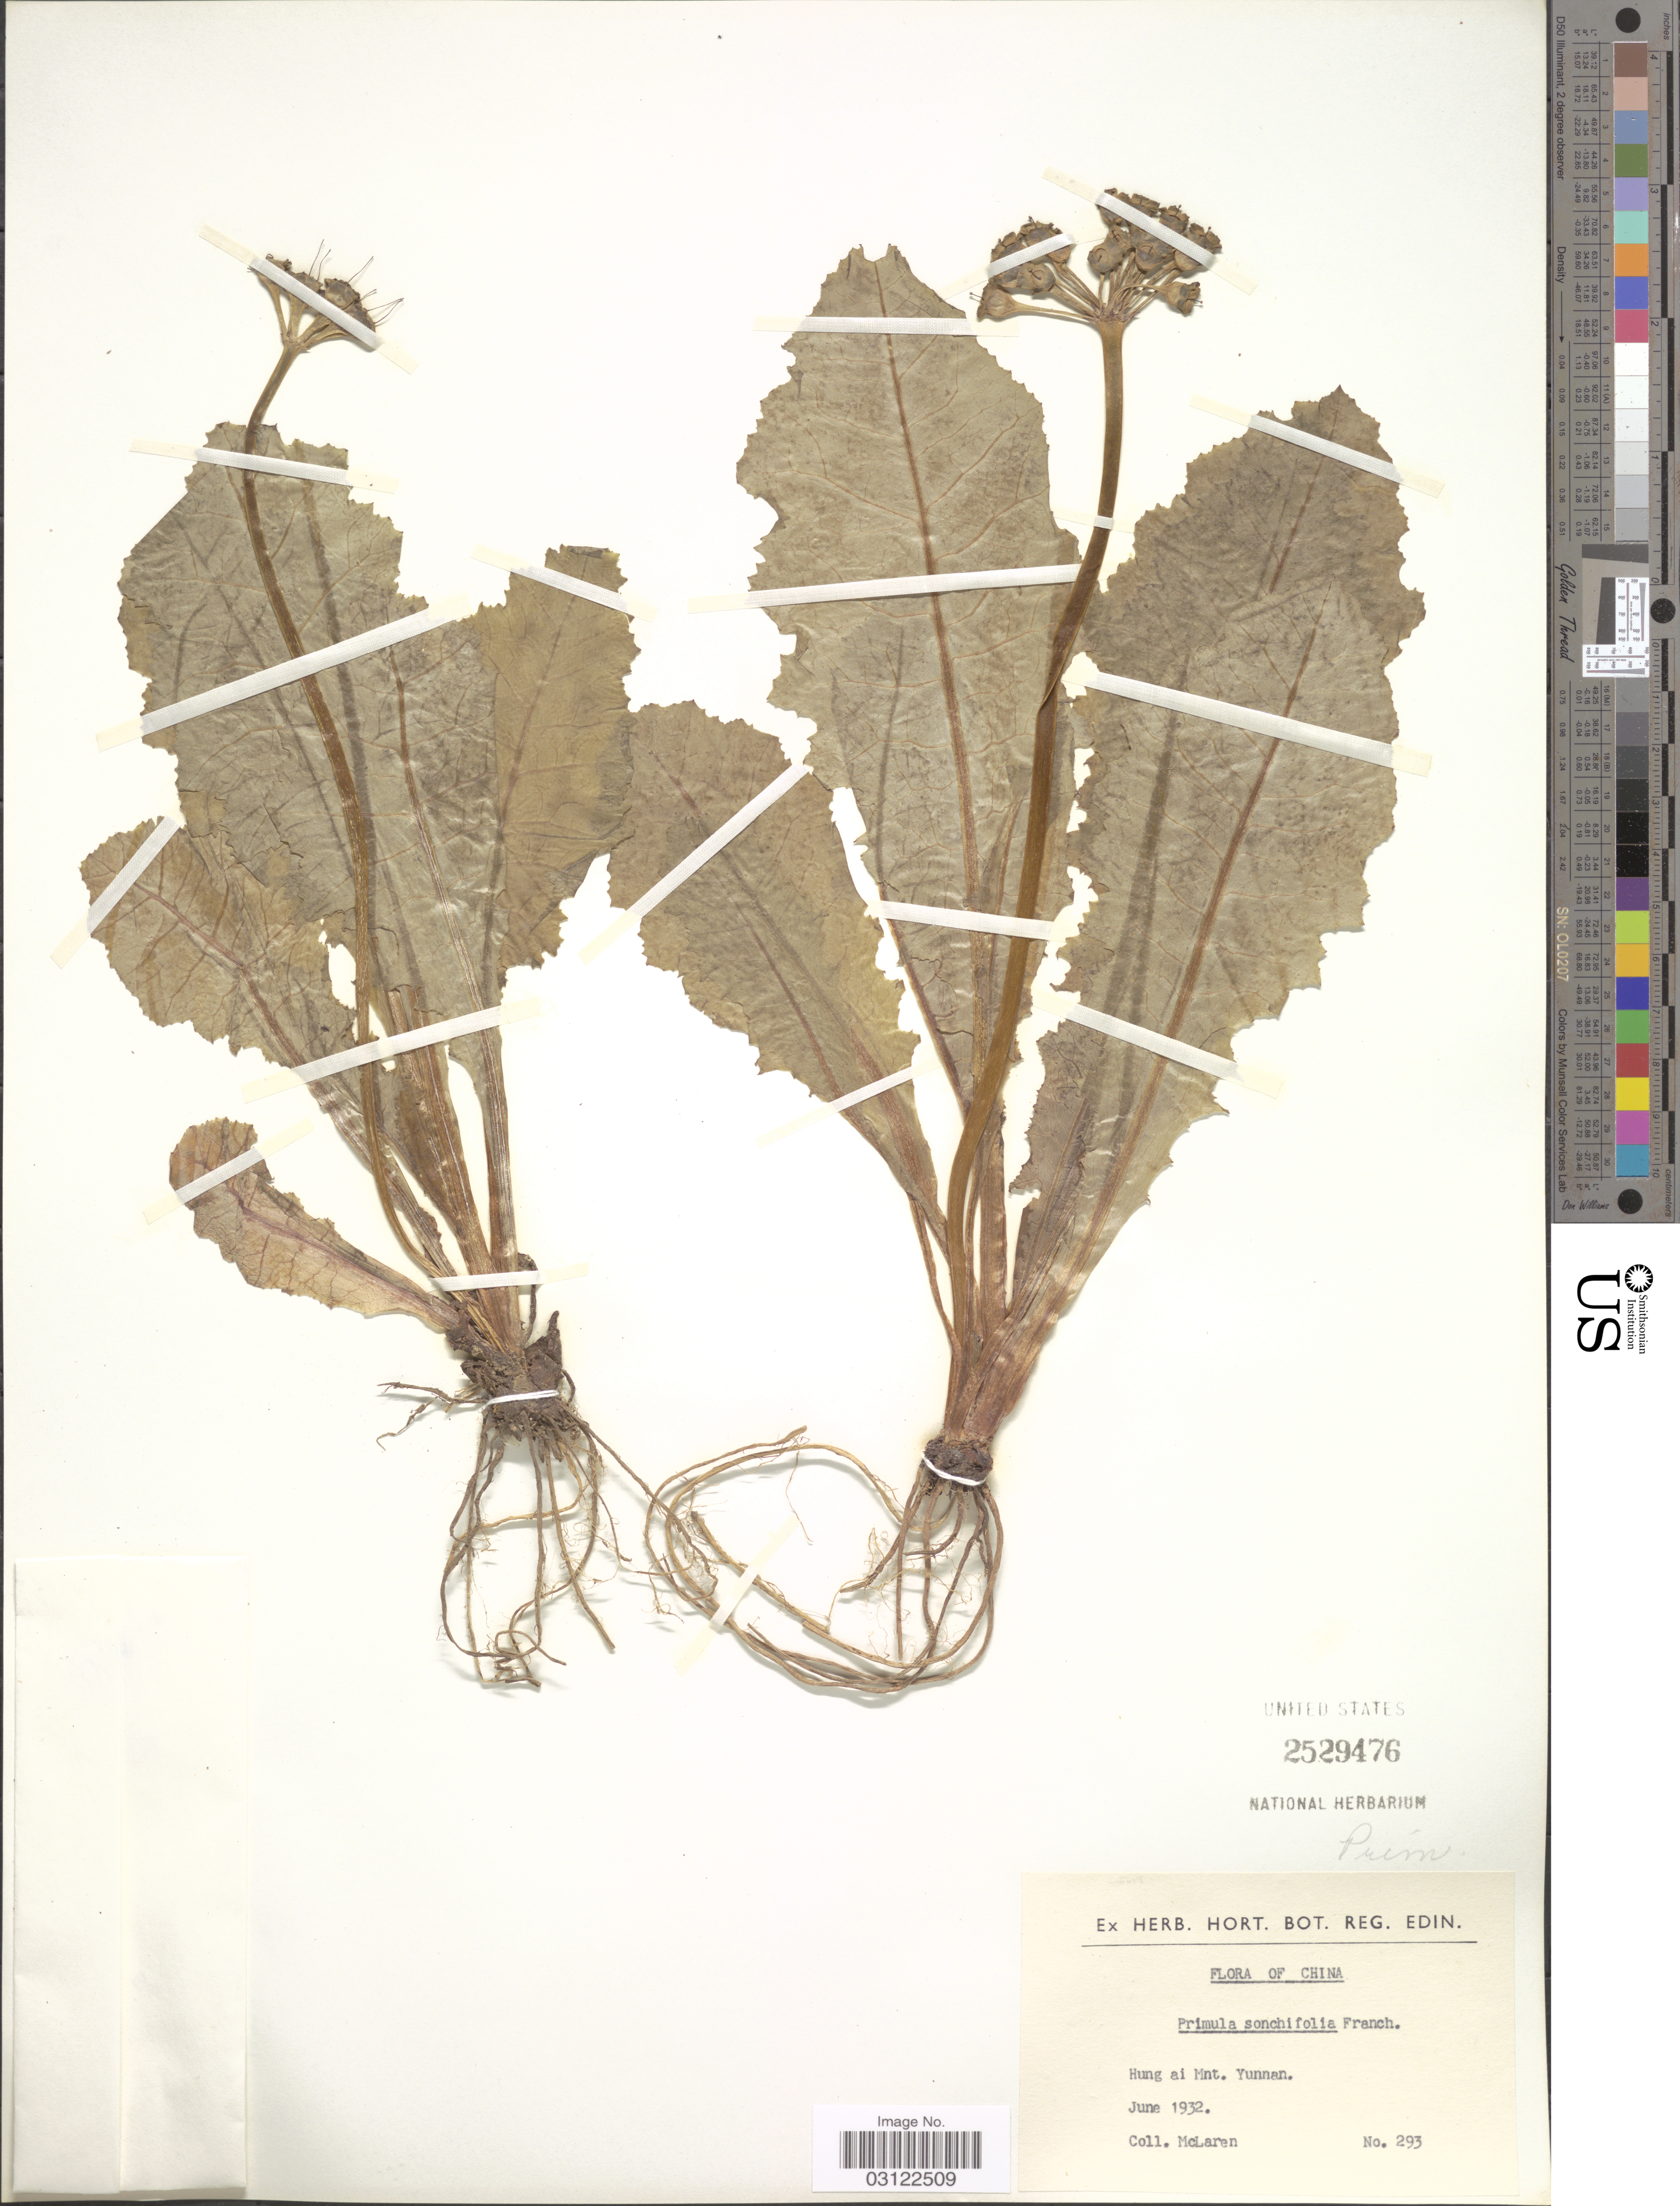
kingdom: Plantae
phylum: Tracheophyta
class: Magnoliopsida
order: Ericales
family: Primulaceae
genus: Primula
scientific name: Primula sonchifolia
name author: Franch.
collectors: McLaren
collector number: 293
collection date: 1932-06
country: China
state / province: Yunnan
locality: Hung ai Mnt. Yunnan.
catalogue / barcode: US 2529476